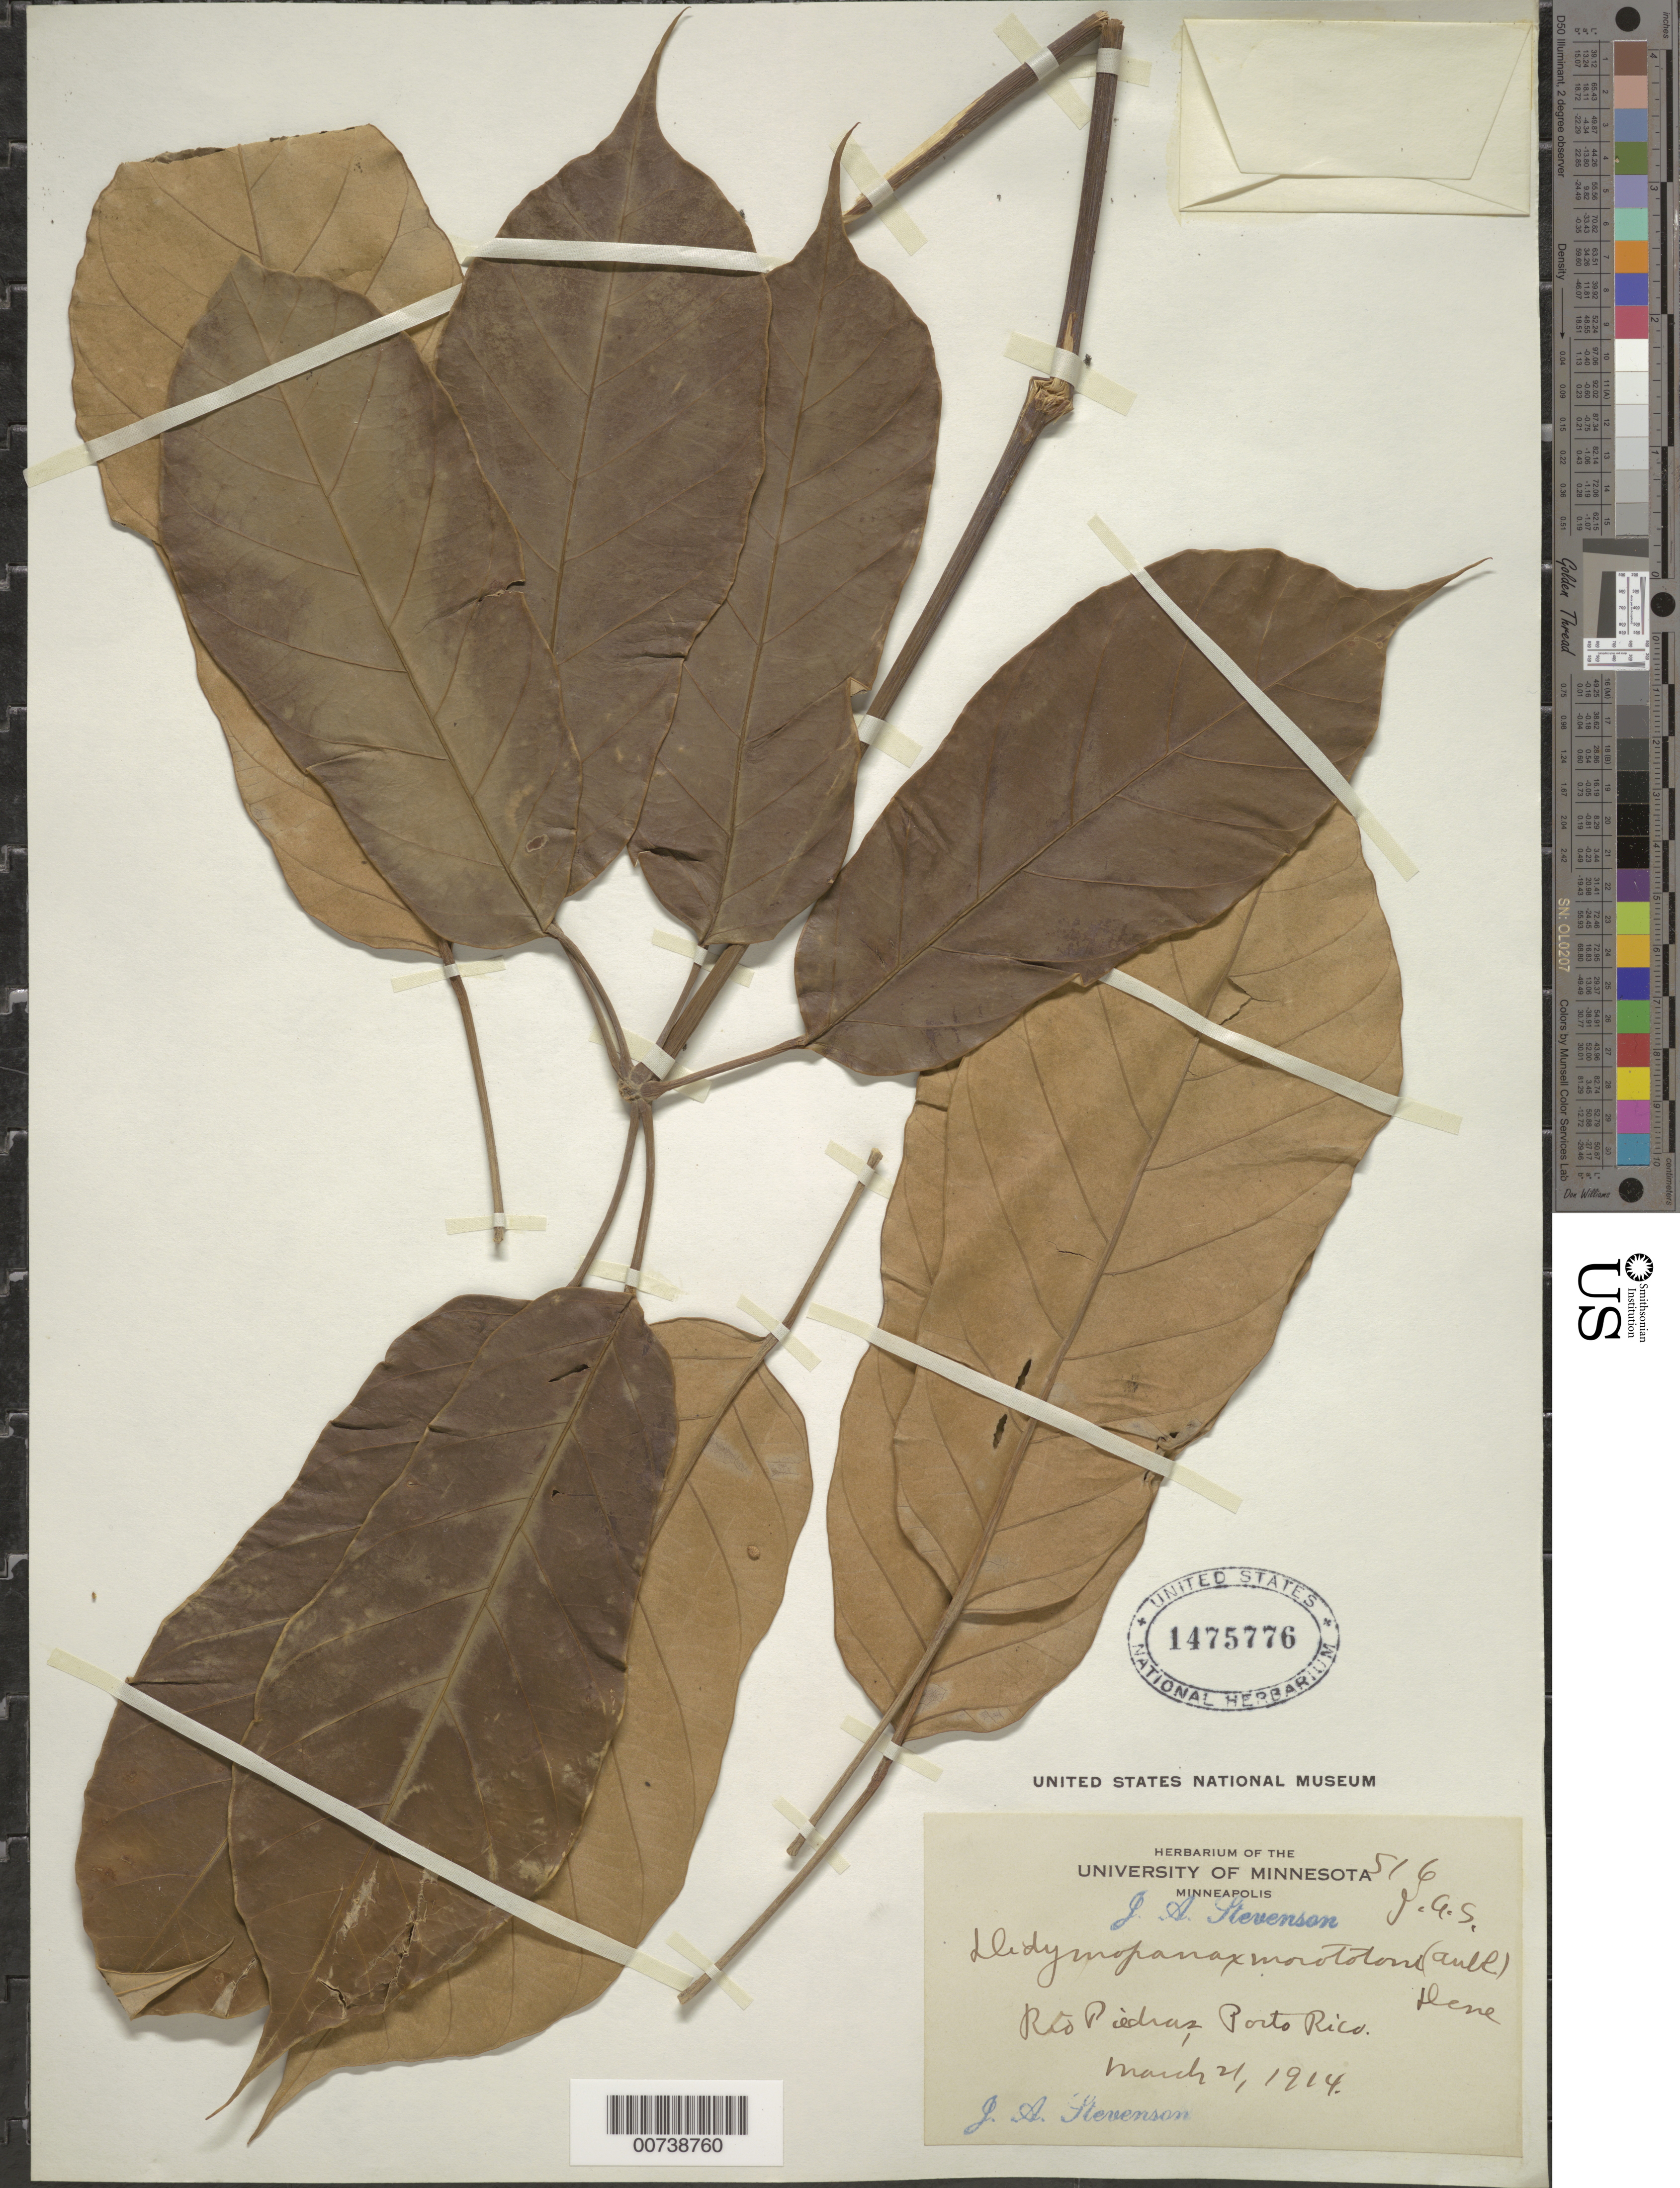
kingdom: Plantae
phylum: Tracheophyta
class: Magnoliopsida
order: Apiales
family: Araliaceae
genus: Schefflera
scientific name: Schefflera morototoni (Aubl.) Maguire, Steyerm. & Frodin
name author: (Aubl.) Maguire et al.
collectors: J. Stevenson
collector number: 516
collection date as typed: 21 Mar 1914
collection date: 1914-03-21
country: Puerto Rico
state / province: San Juan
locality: Rio Piedras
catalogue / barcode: US 1475776